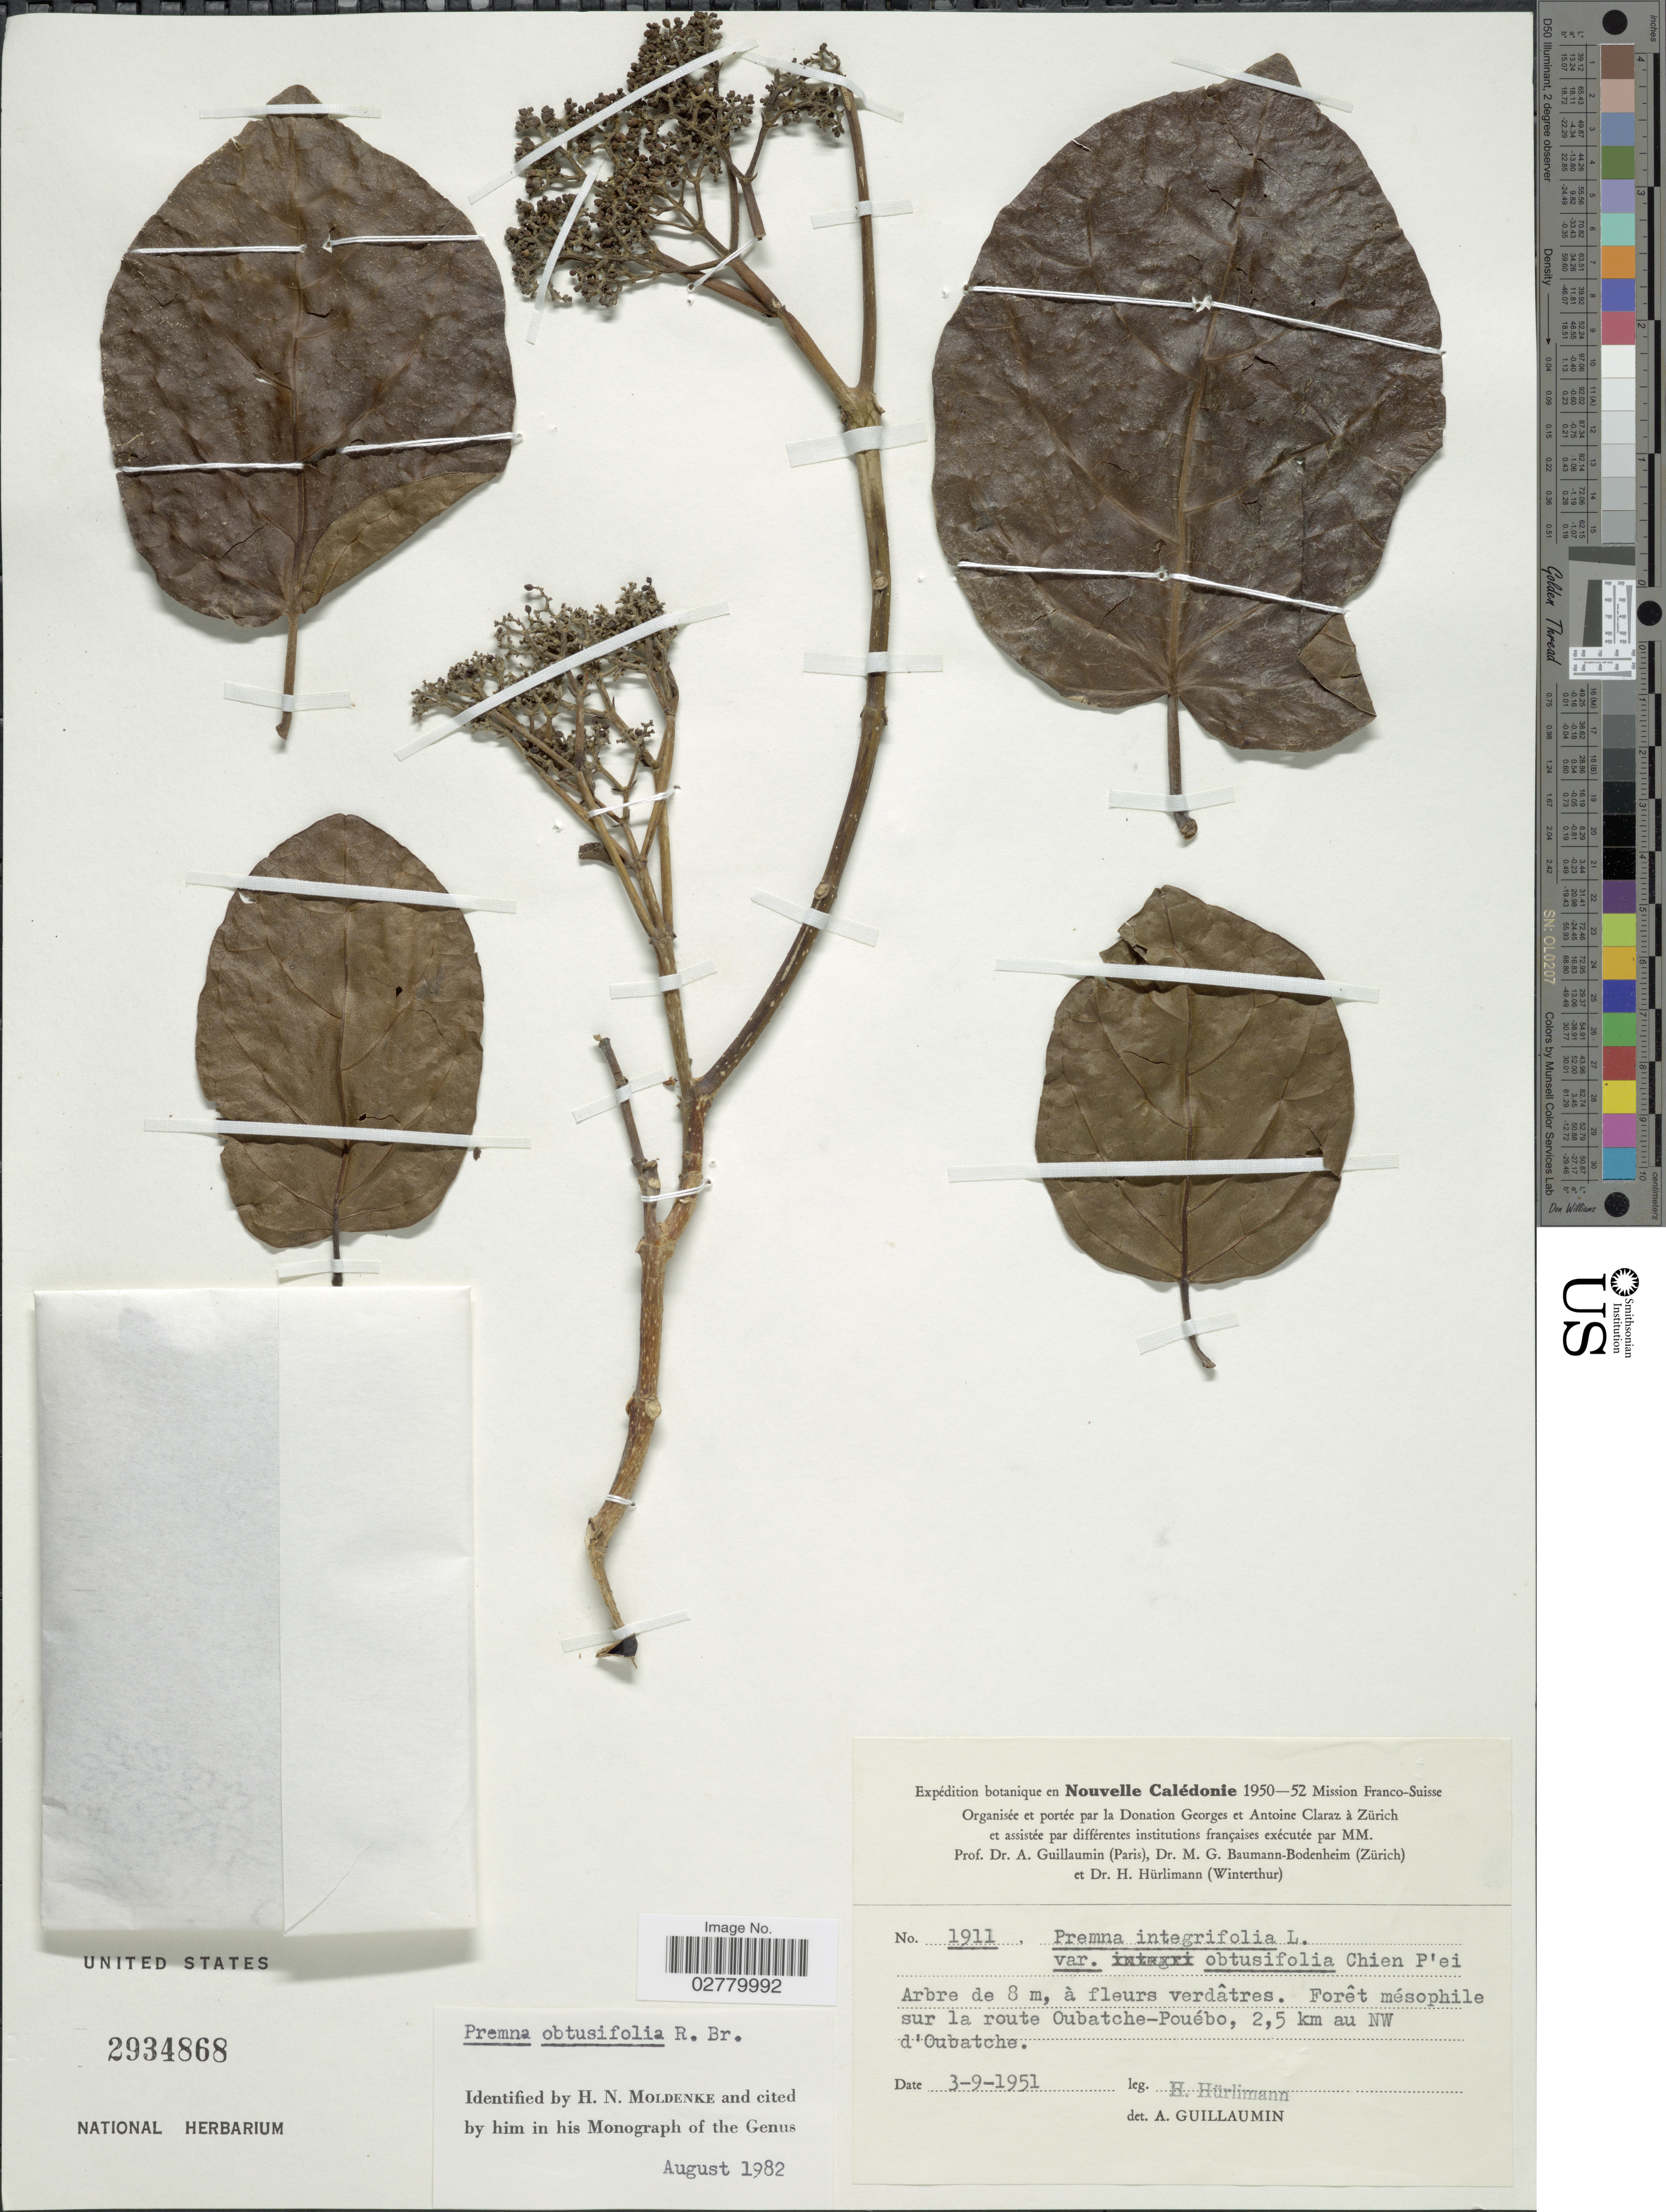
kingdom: Plantae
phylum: Tracheophyta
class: Magnoliopsida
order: Lamiales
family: Lamiaceae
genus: Premna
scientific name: Premna obtusifolia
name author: R. Br.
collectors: H. Hürlimann, A. Guillaumin & M. G. Baumann-Bodenheim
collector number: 1911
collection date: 1951-09-03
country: New Caledonia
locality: Nouvelle Calédonie. Forêt mésophile sur la route Oubatche-Pouébo, 2,5 km au NW d' Oubatche.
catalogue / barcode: US 2934868